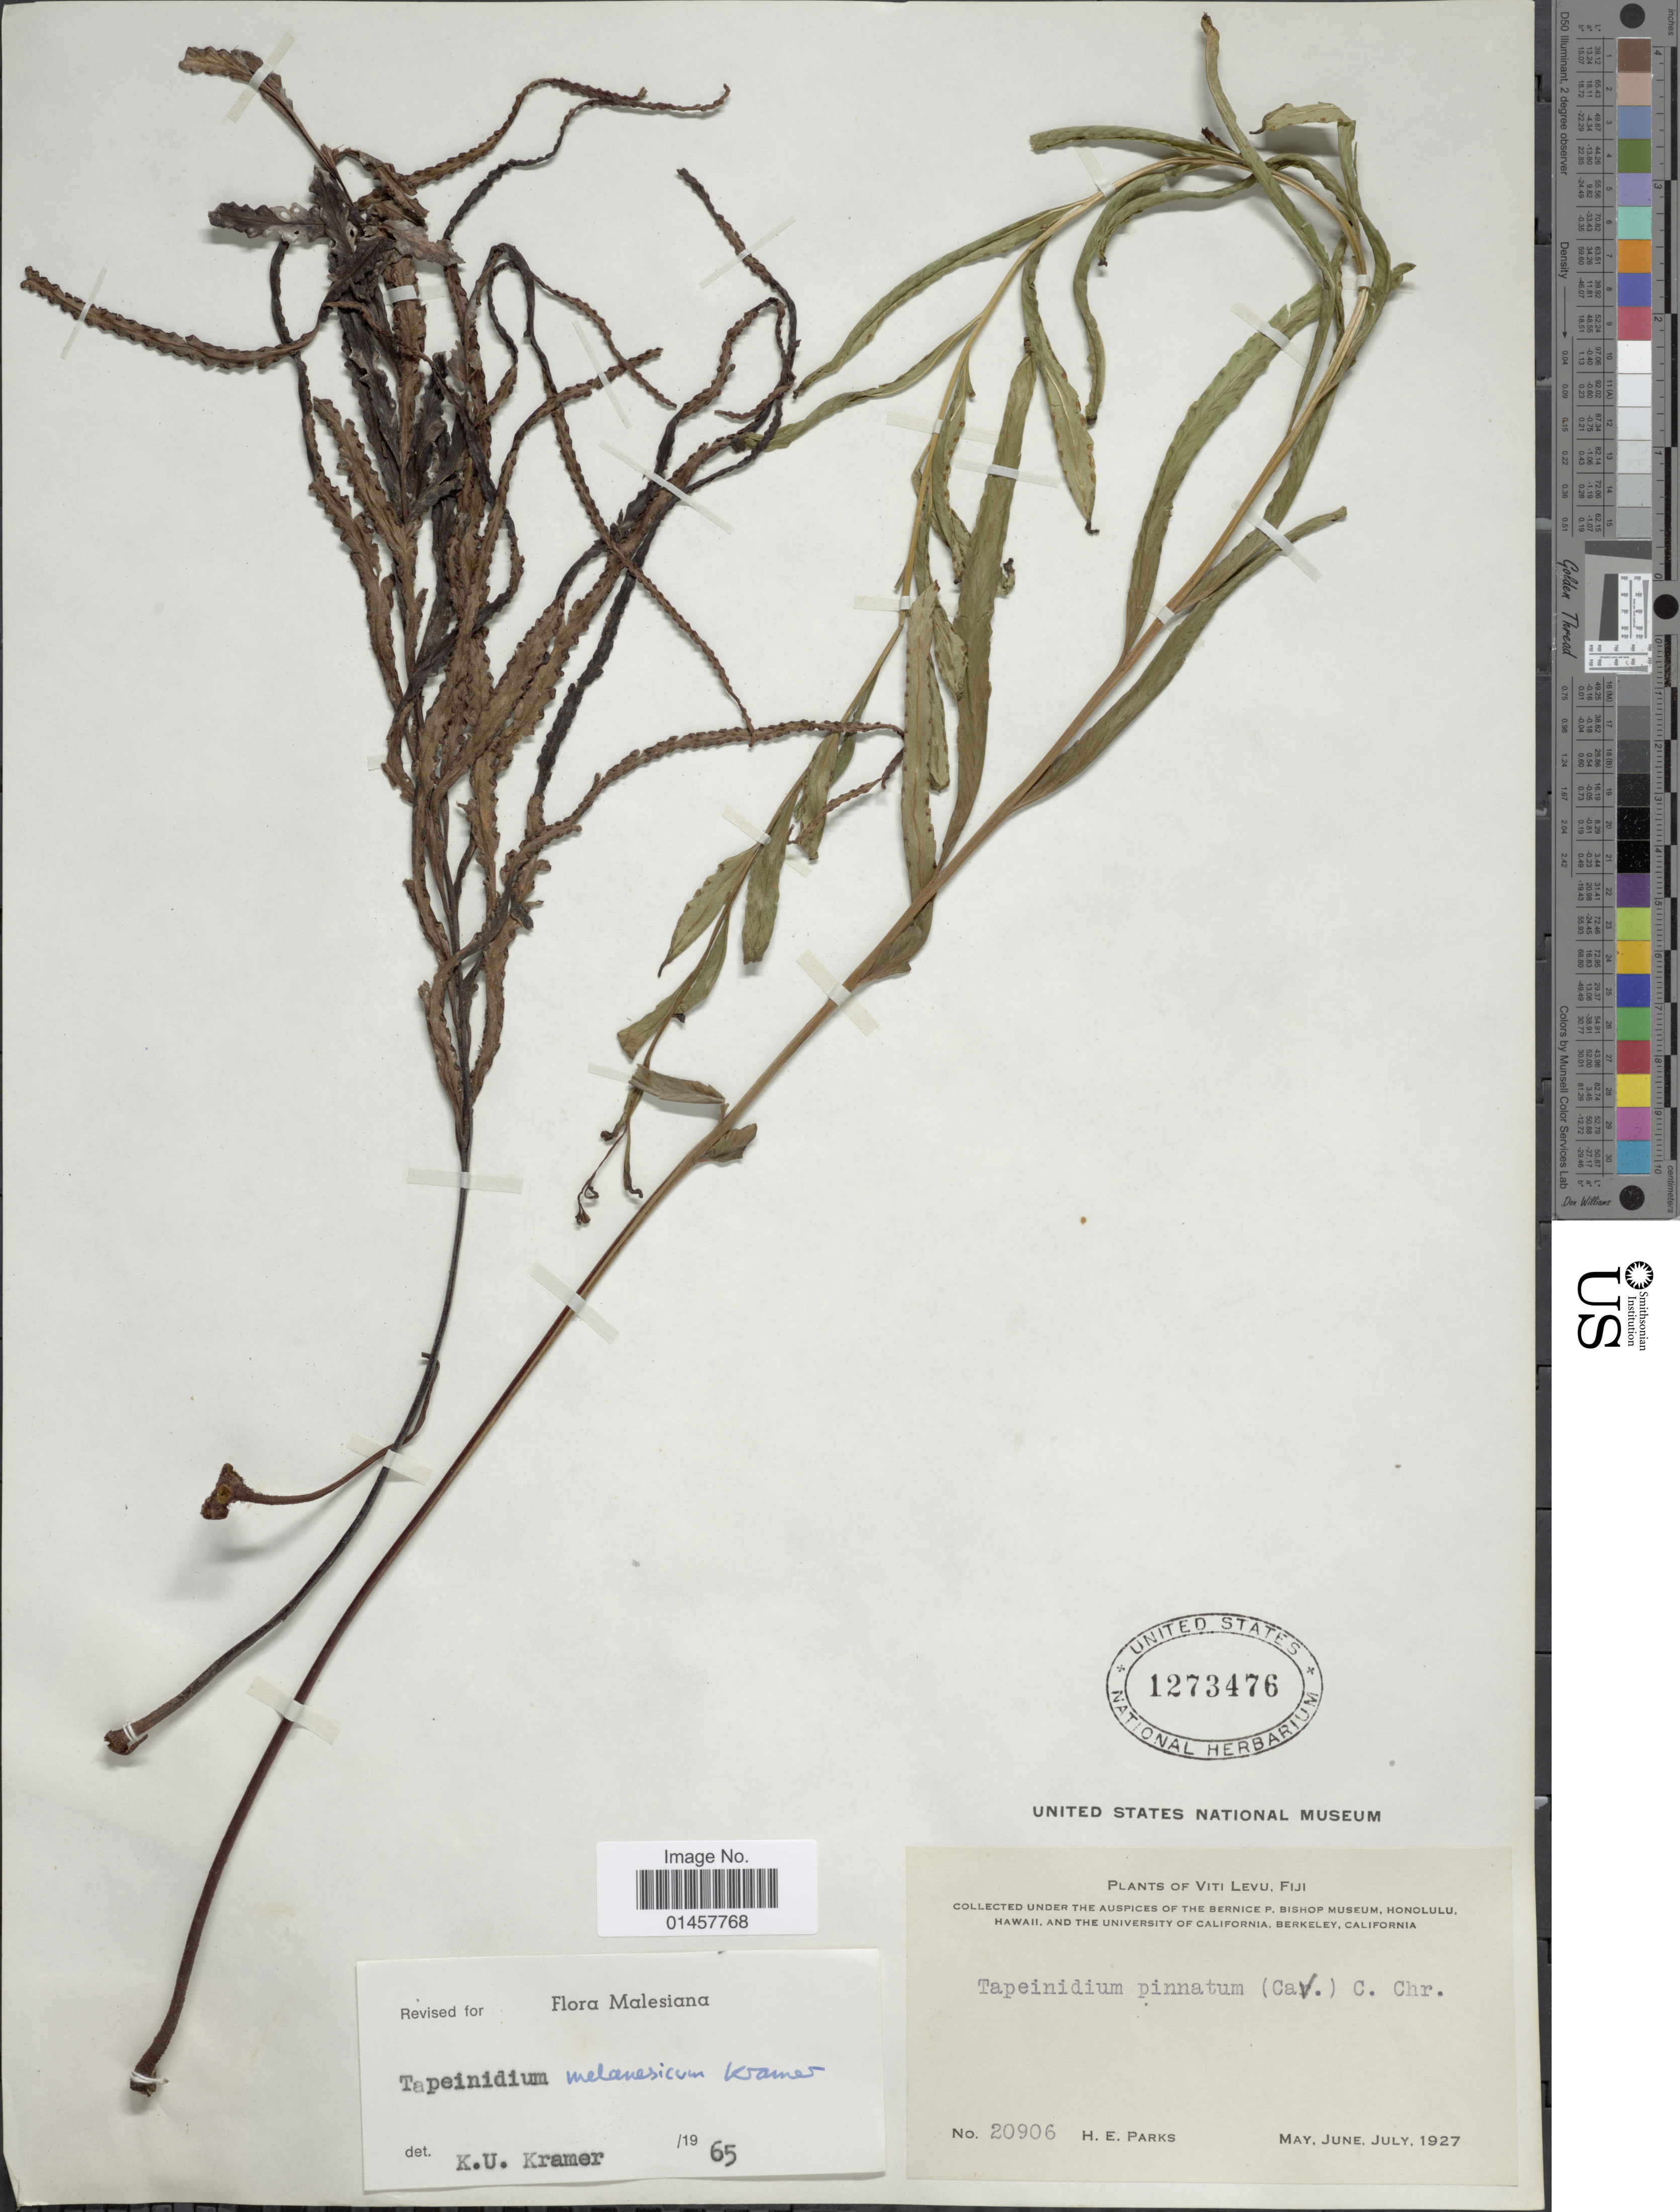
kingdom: Plantae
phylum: Tracheophyta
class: Polypodiopsida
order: Polypodiales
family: Lindsaeaceae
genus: Tapeinidium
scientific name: Tapeinidium melanesicum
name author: K.U. Kramer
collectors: H. E. Parks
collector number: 20906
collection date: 1927-05/1927-07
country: Fiji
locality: Viti Levu, Fiji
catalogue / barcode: US 1273476